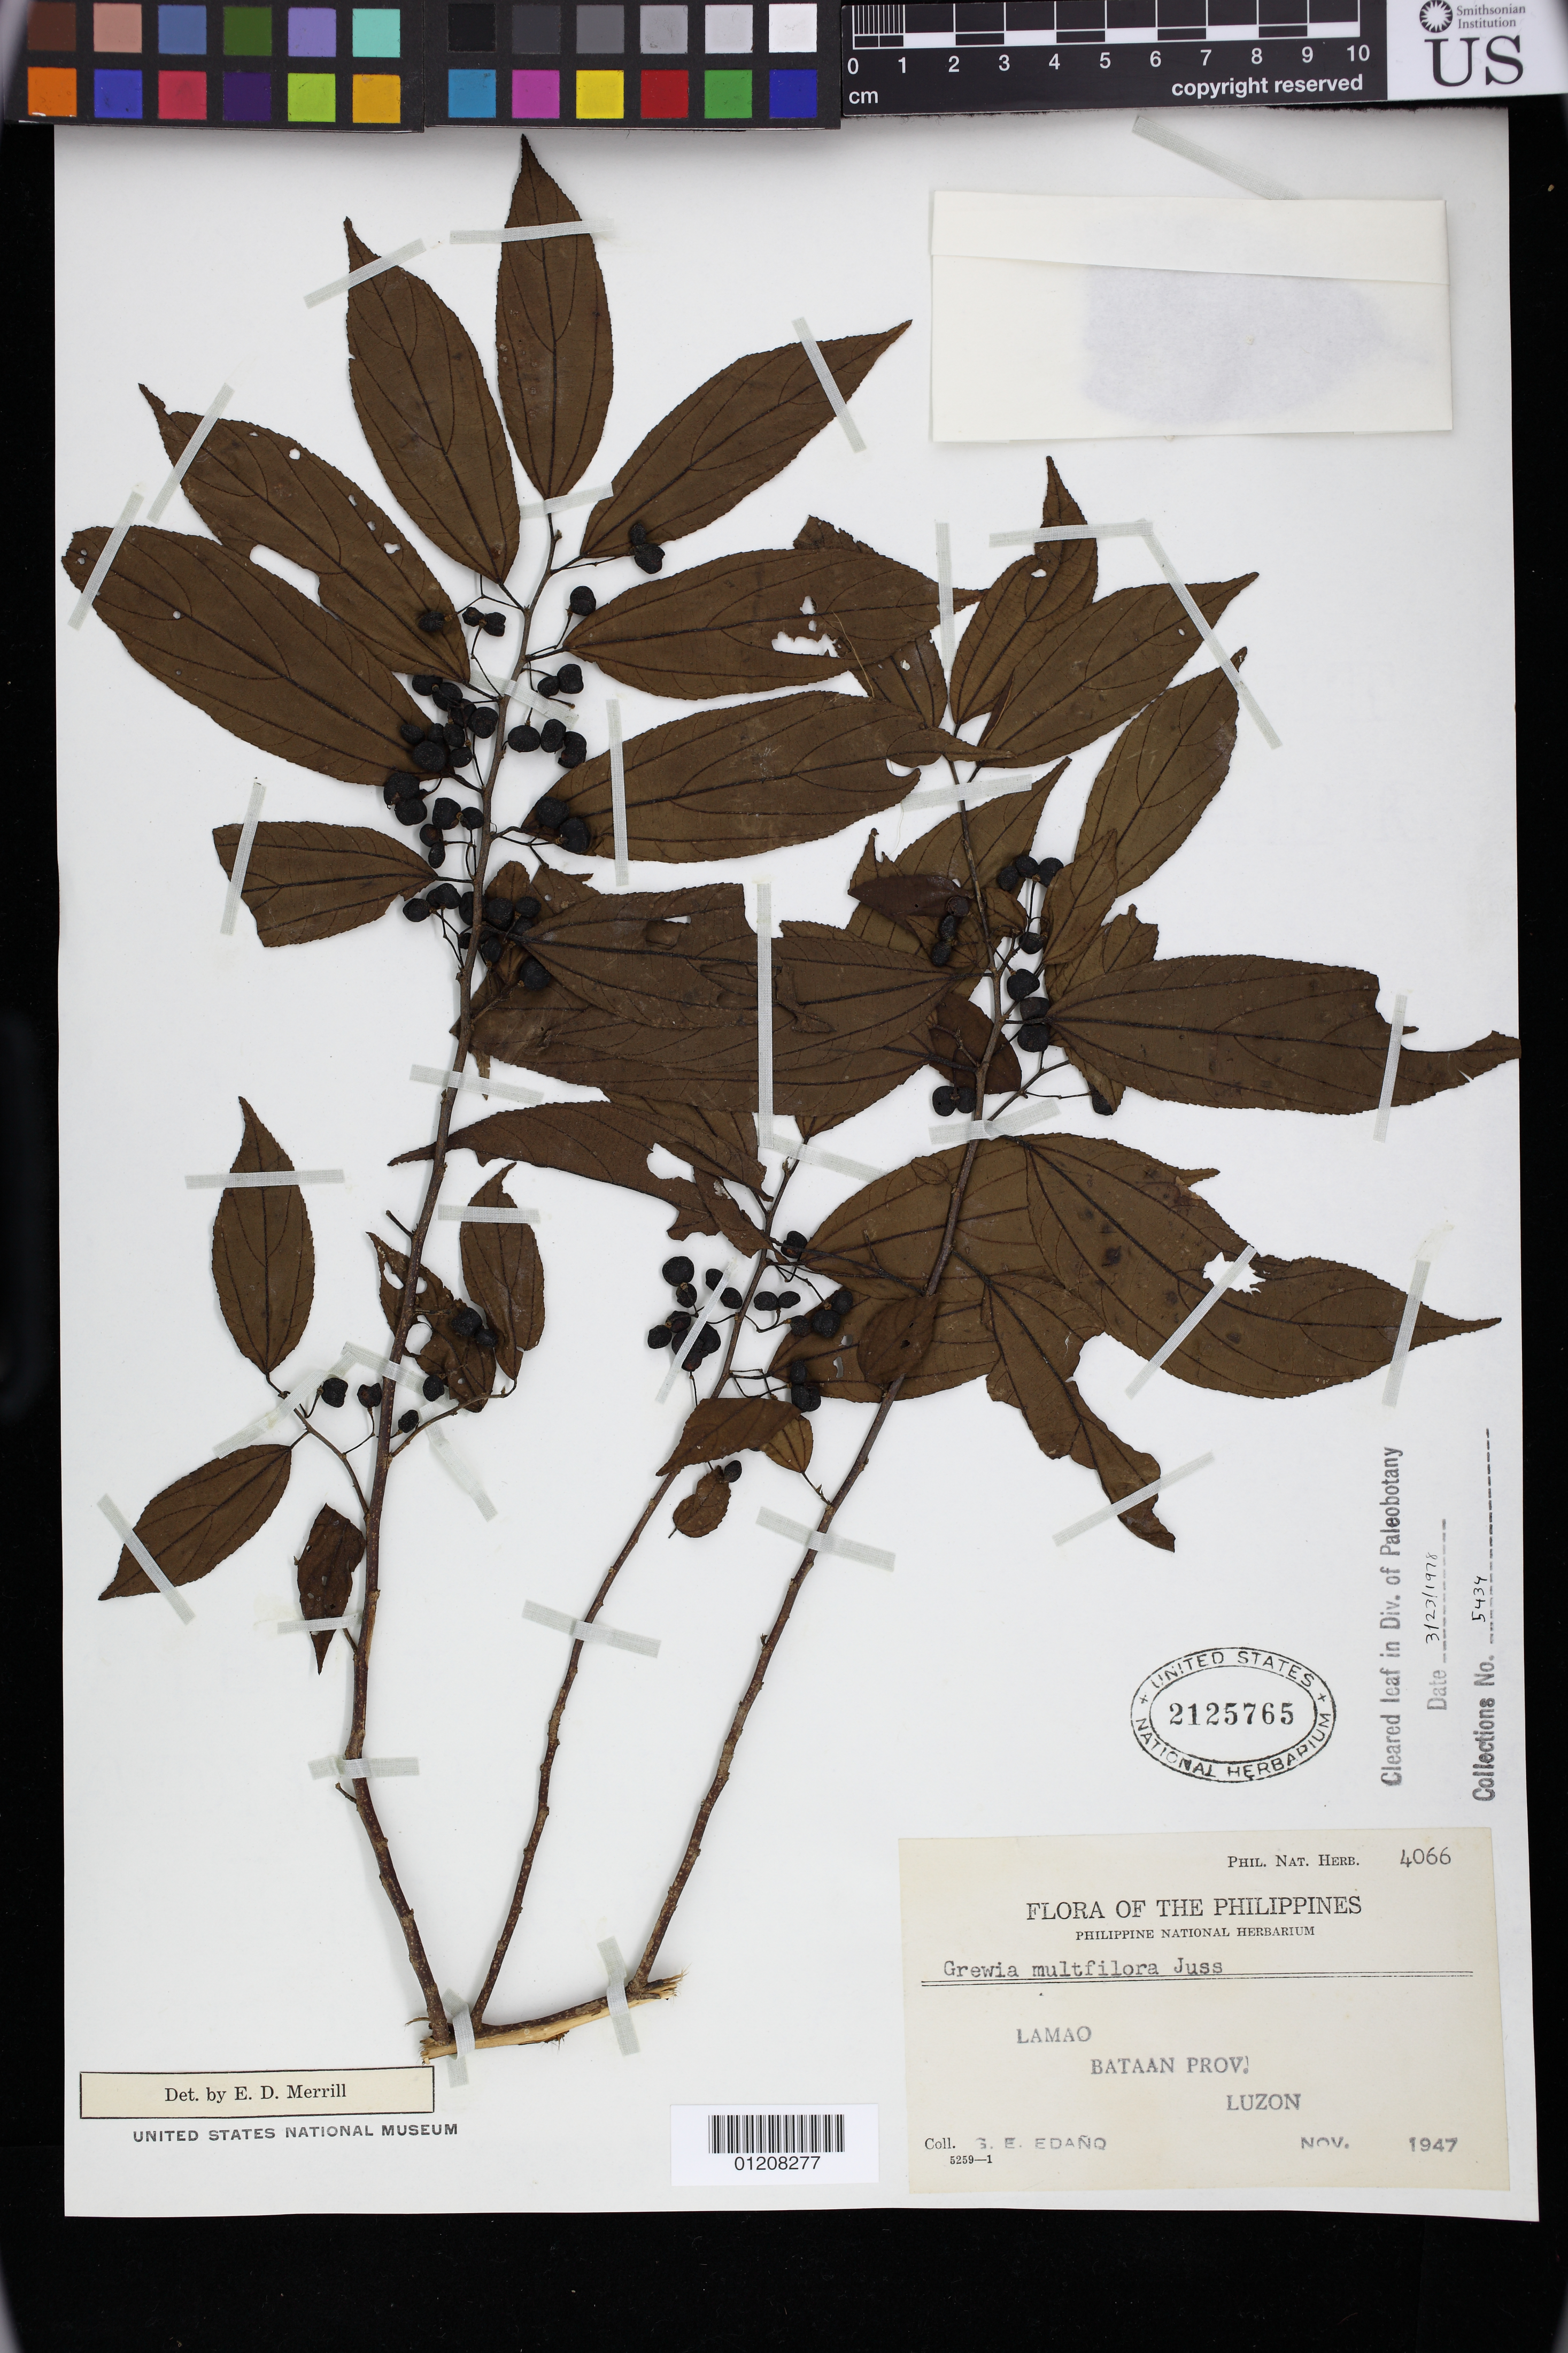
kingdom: Plantae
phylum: Tracheophyta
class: Magnoliopsida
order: Malvales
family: Malvaceae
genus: Grewia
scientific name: Grewia multiflora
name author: Juss.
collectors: G. E. Edaño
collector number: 5259-1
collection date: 1947-11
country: Philippines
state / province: Central Luzon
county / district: Bataan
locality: Lamao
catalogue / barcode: US 2125765